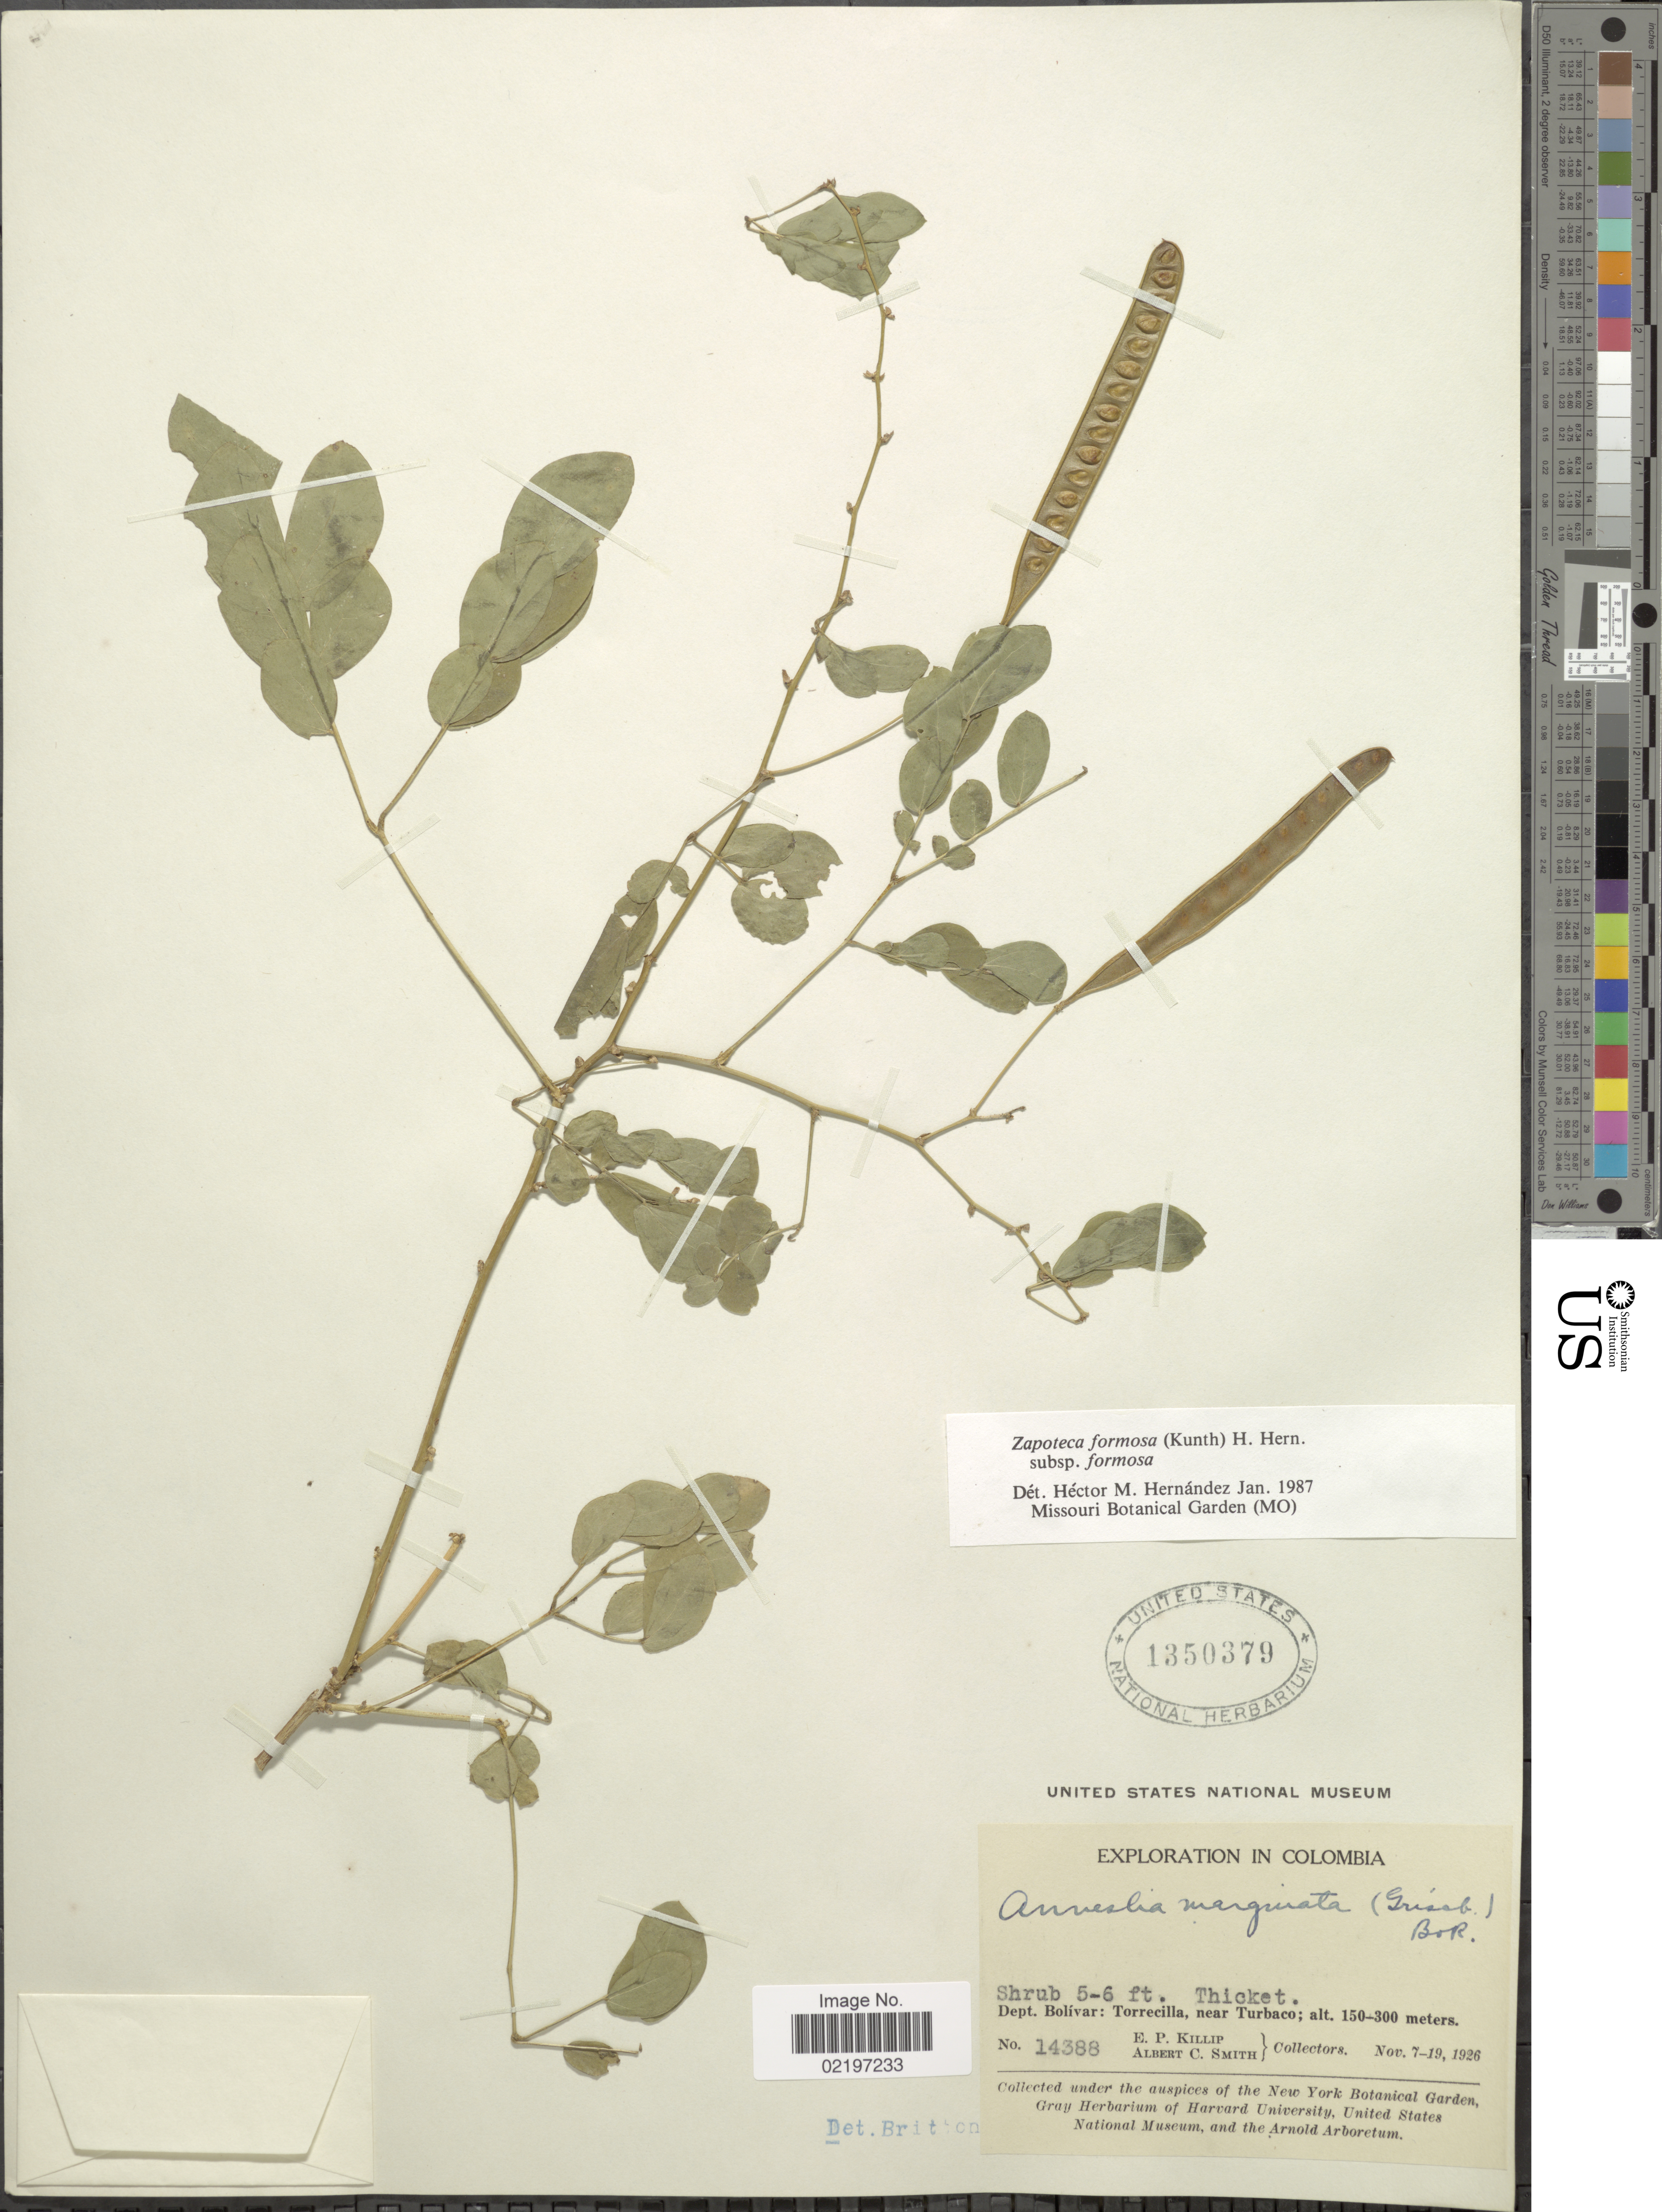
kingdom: Plantae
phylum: Tracheophyta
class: Magnoliopsida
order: Fabales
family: Fabaceae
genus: Zapoteca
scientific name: Zapoteca formosa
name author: (Kunth) H.M. Hern.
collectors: E. P. Killip & A. C. Smith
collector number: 14388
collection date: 1926-11-07/1926-11-19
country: Colombia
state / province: Bolívar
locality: Dept. Bolivar: Torrecilla, near Turbaco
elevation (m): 150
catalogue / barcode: US 1350379